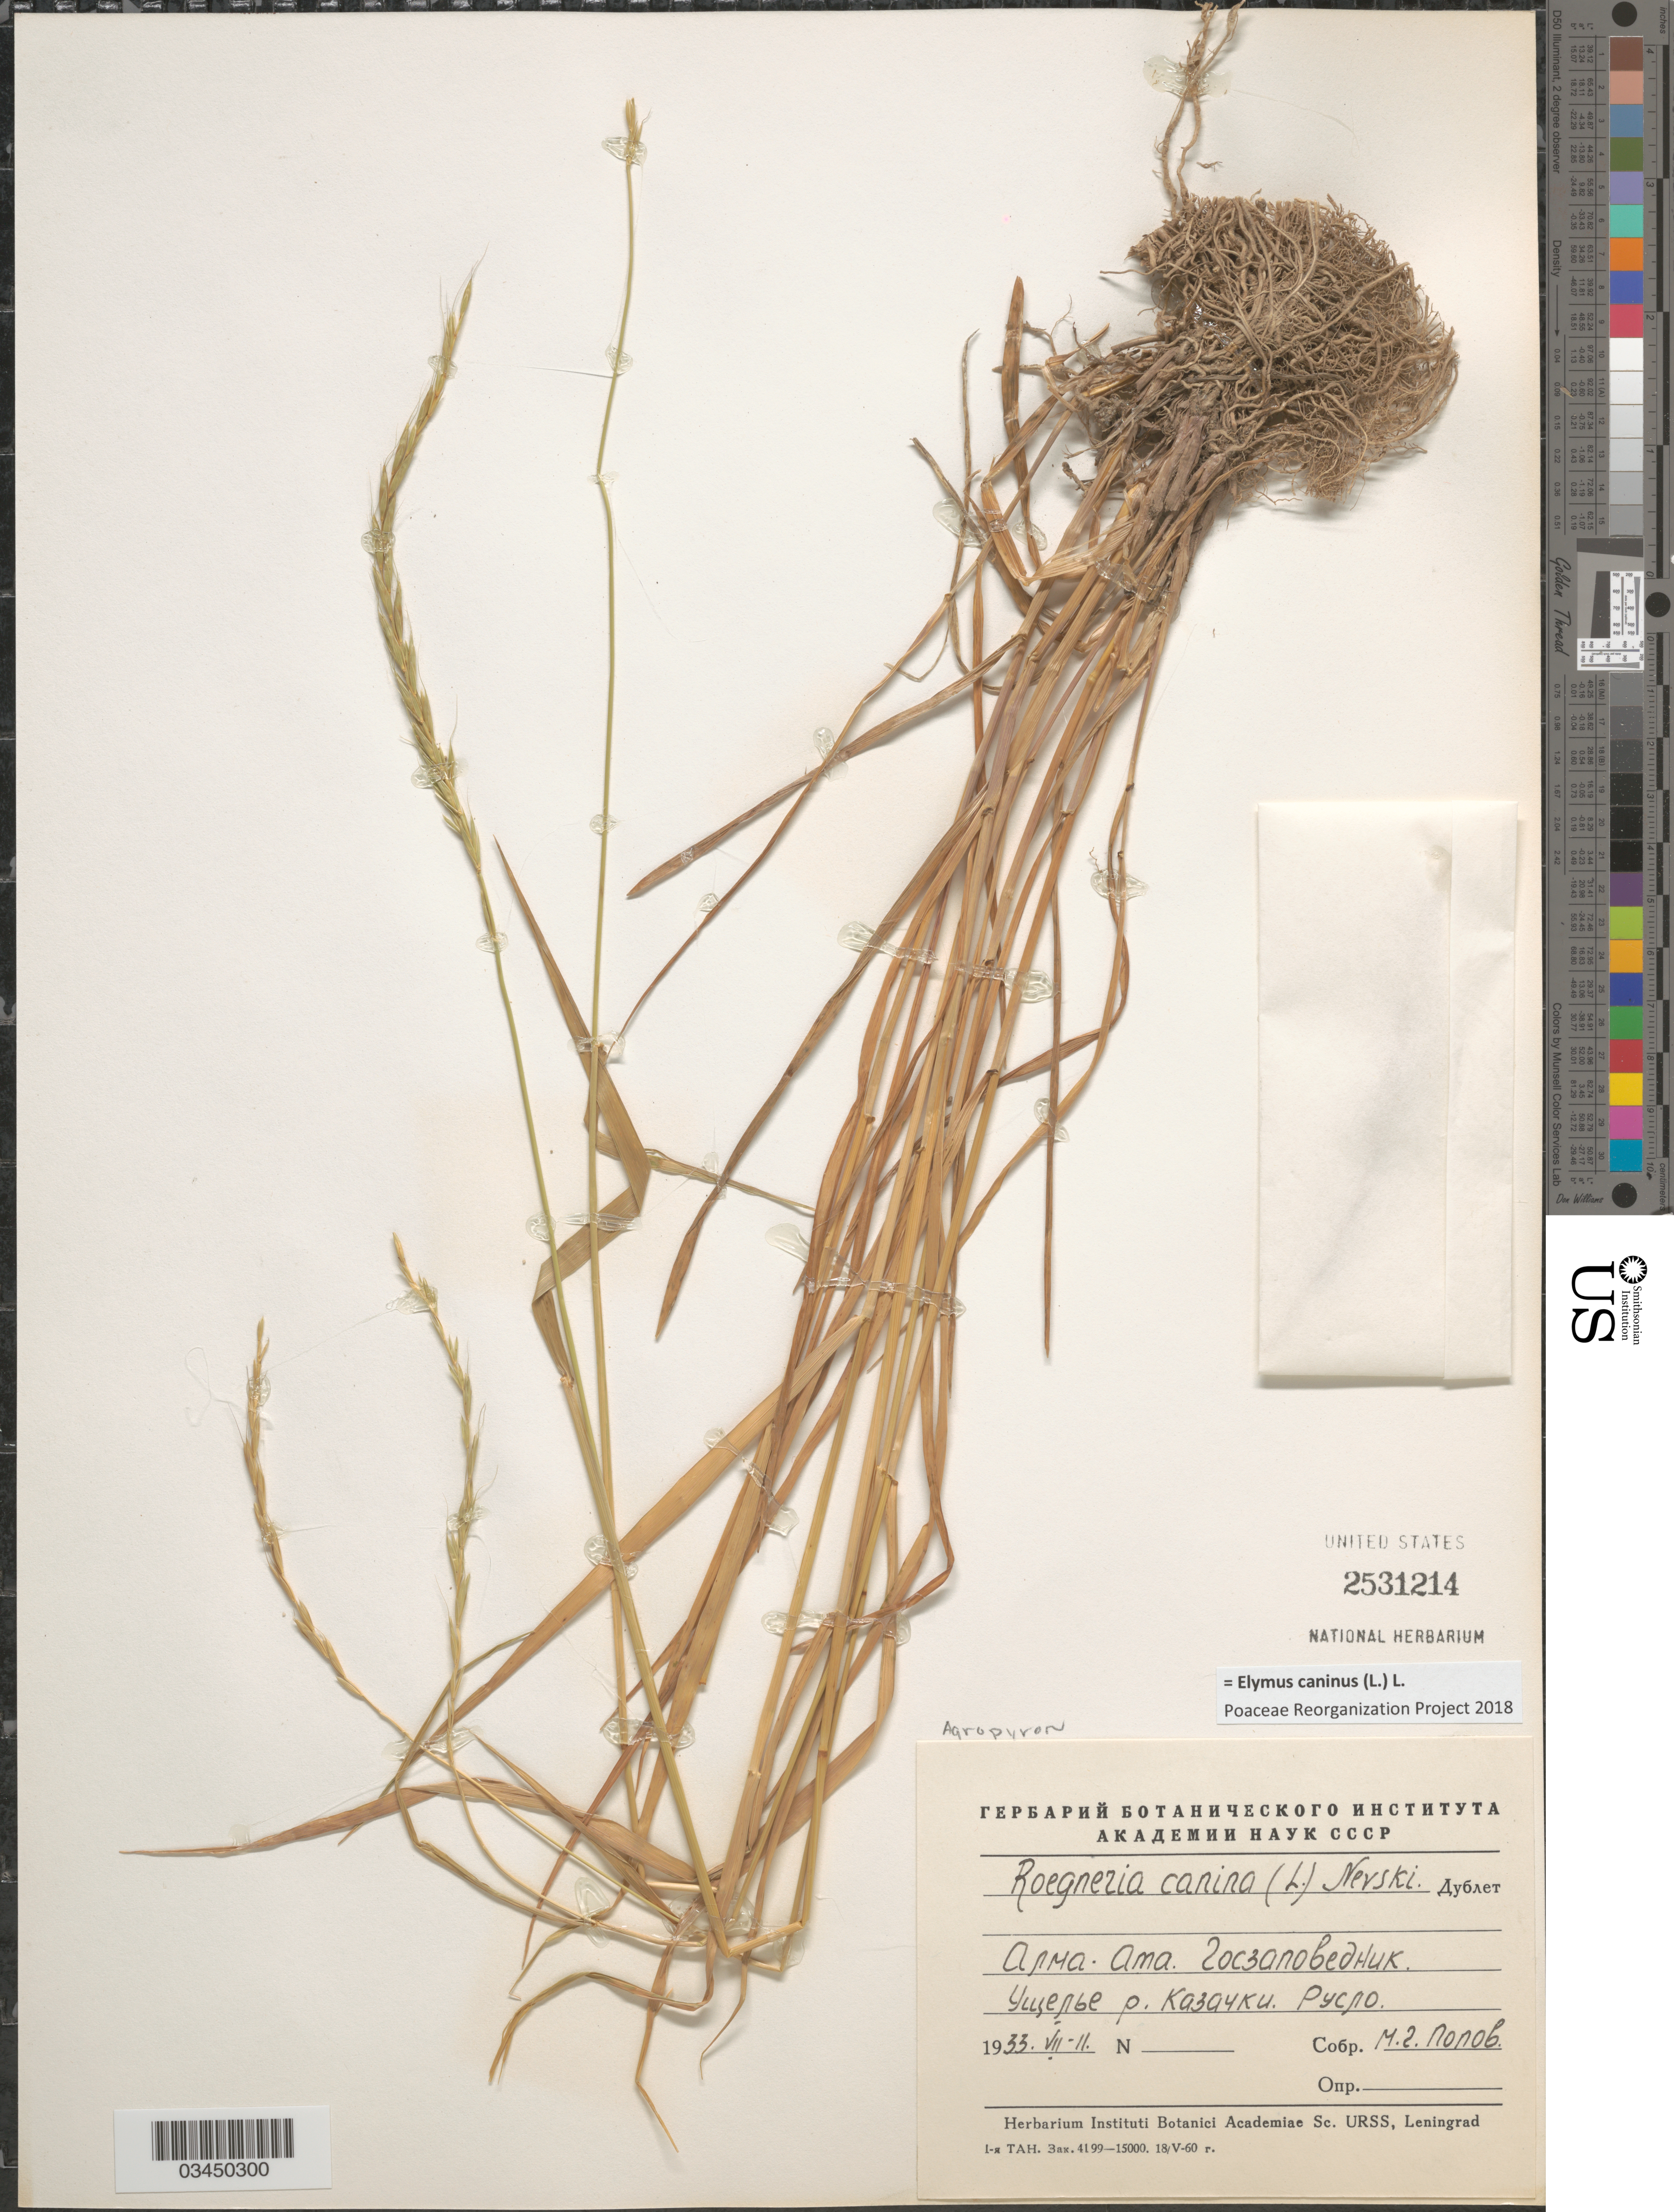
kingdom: Plantae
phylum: Tracheophyta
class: Liliopsida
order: Poales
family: Poaceae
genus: Elymus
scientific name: Elymus caninus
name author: (L.) L.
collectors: M. Popov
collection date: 1933-07-11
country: Kazakhstan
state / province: Almaty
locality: River Kazachka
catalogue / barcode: US 2531214